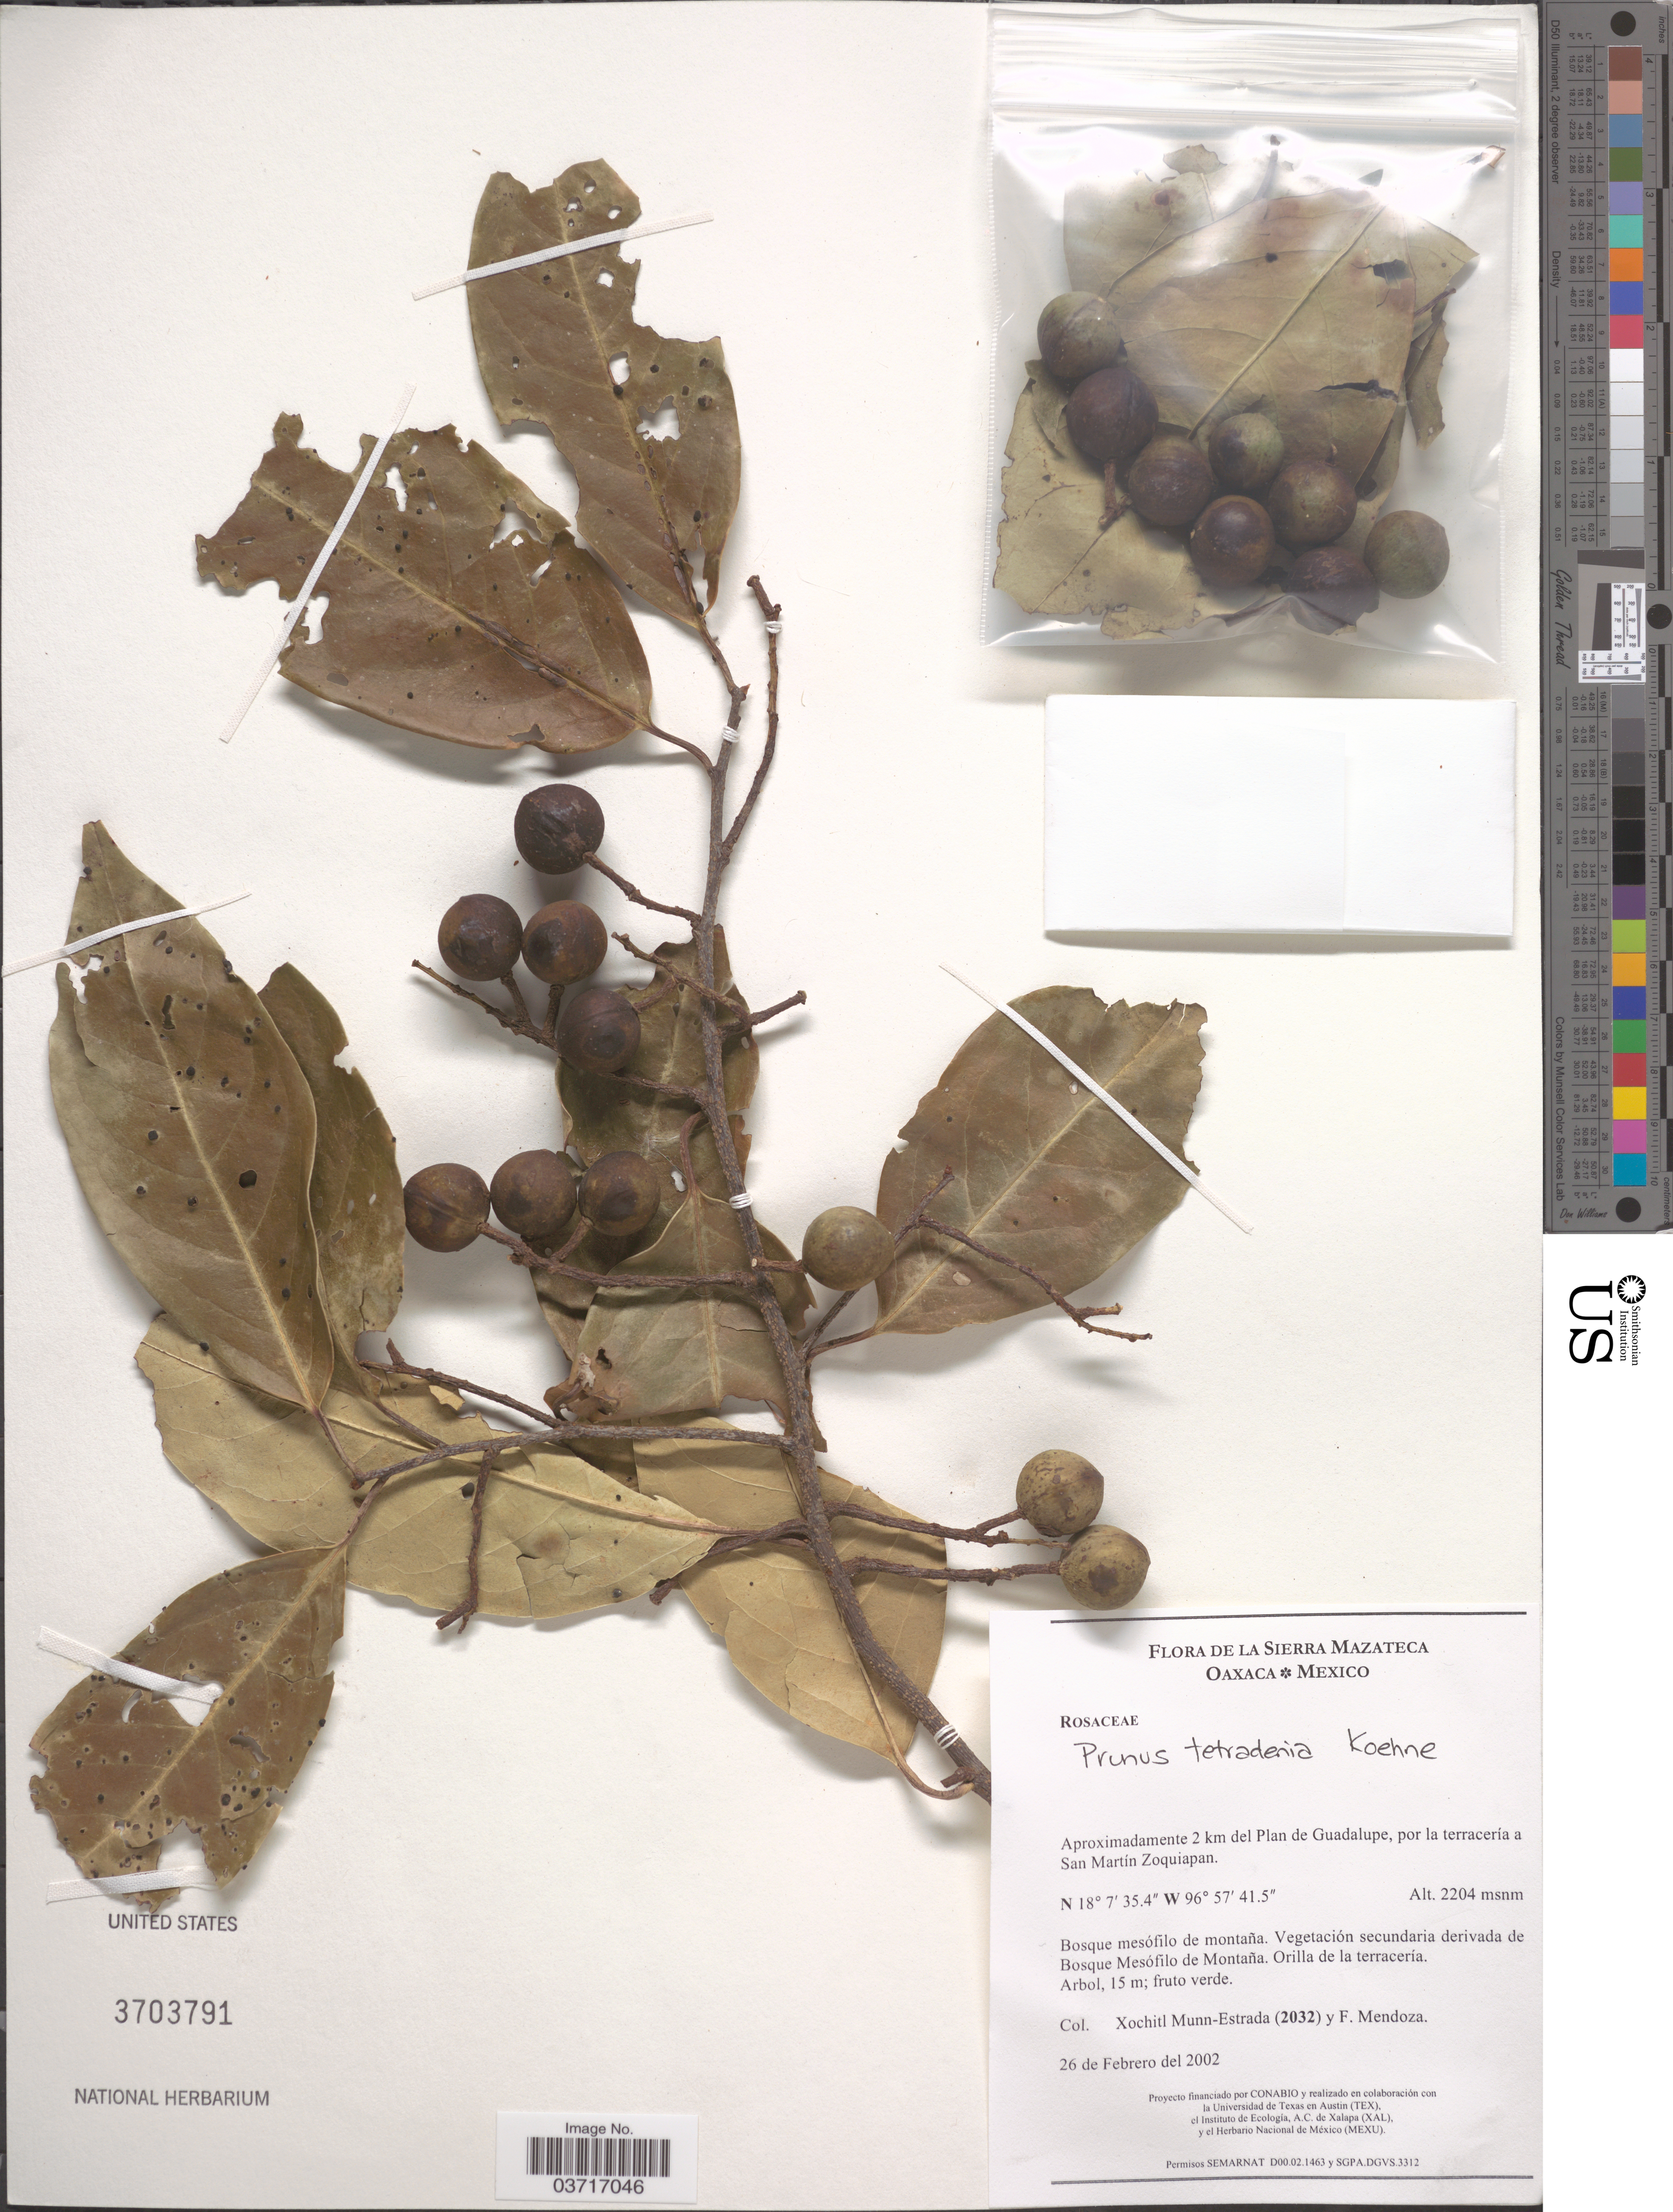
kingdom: Plantae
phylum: Tracheophyta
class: Magnoliopsida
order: Rosales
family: Rosaceae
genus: Prunus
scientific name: Prunus tetradenia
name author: Koehne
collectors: X. Munn-Estrada & F. Mendoza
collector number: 2032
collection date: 2002-02-26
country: Mexico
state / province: Oaxaca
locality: La sierra Mazateca. Aproximadamente 2 km del Plan de Guadalupe, por la terracería a San Martín Zoquiapan.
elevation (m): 2204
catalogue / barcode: US 3703791